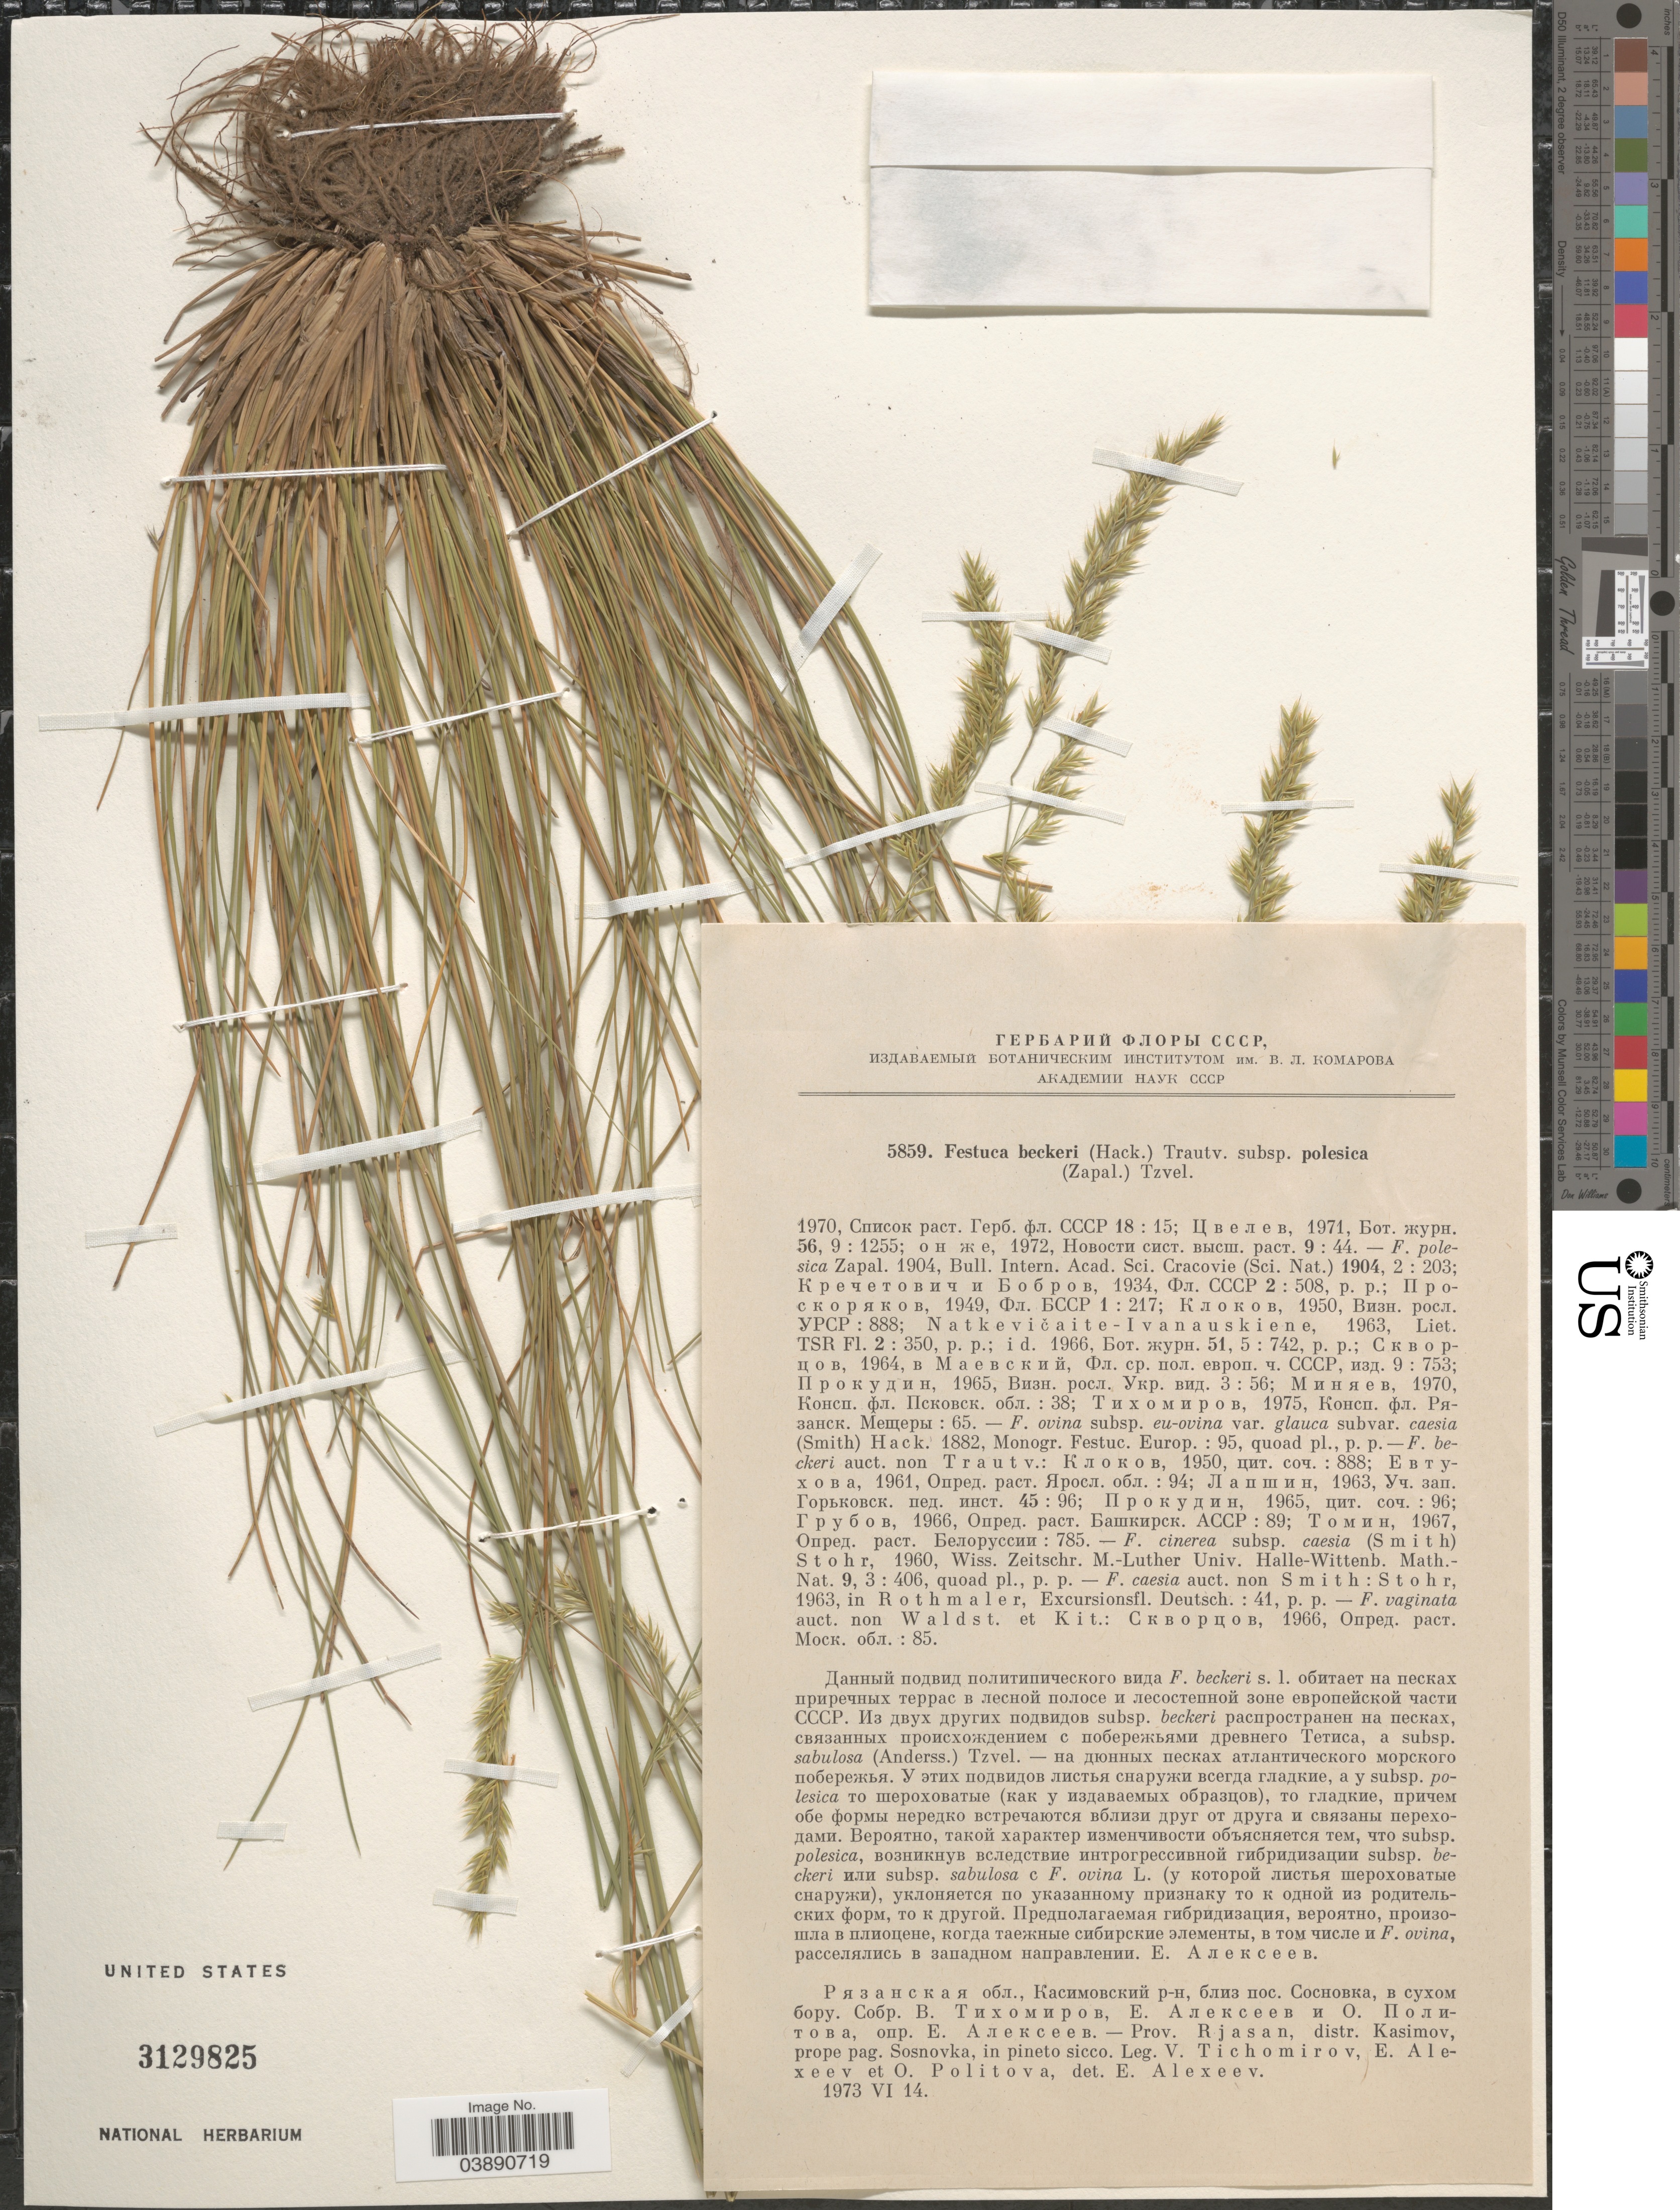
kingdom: Plantae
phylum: Tracheophyta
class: Liliopsida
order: Poales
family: Poaceae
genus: Festuca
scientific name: Festuca beckeri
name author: (Hack.) Trautv.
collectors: V. Tichomirov, E. B. Alexeev & O. Politova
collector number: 5859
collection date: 1973-06-14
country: Russian Federation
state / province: Ryazan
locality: Prov. Rjasan, distr. Kasimov, prope pag. Sosnovka, in pineto sicco.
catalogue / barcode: US 3129825